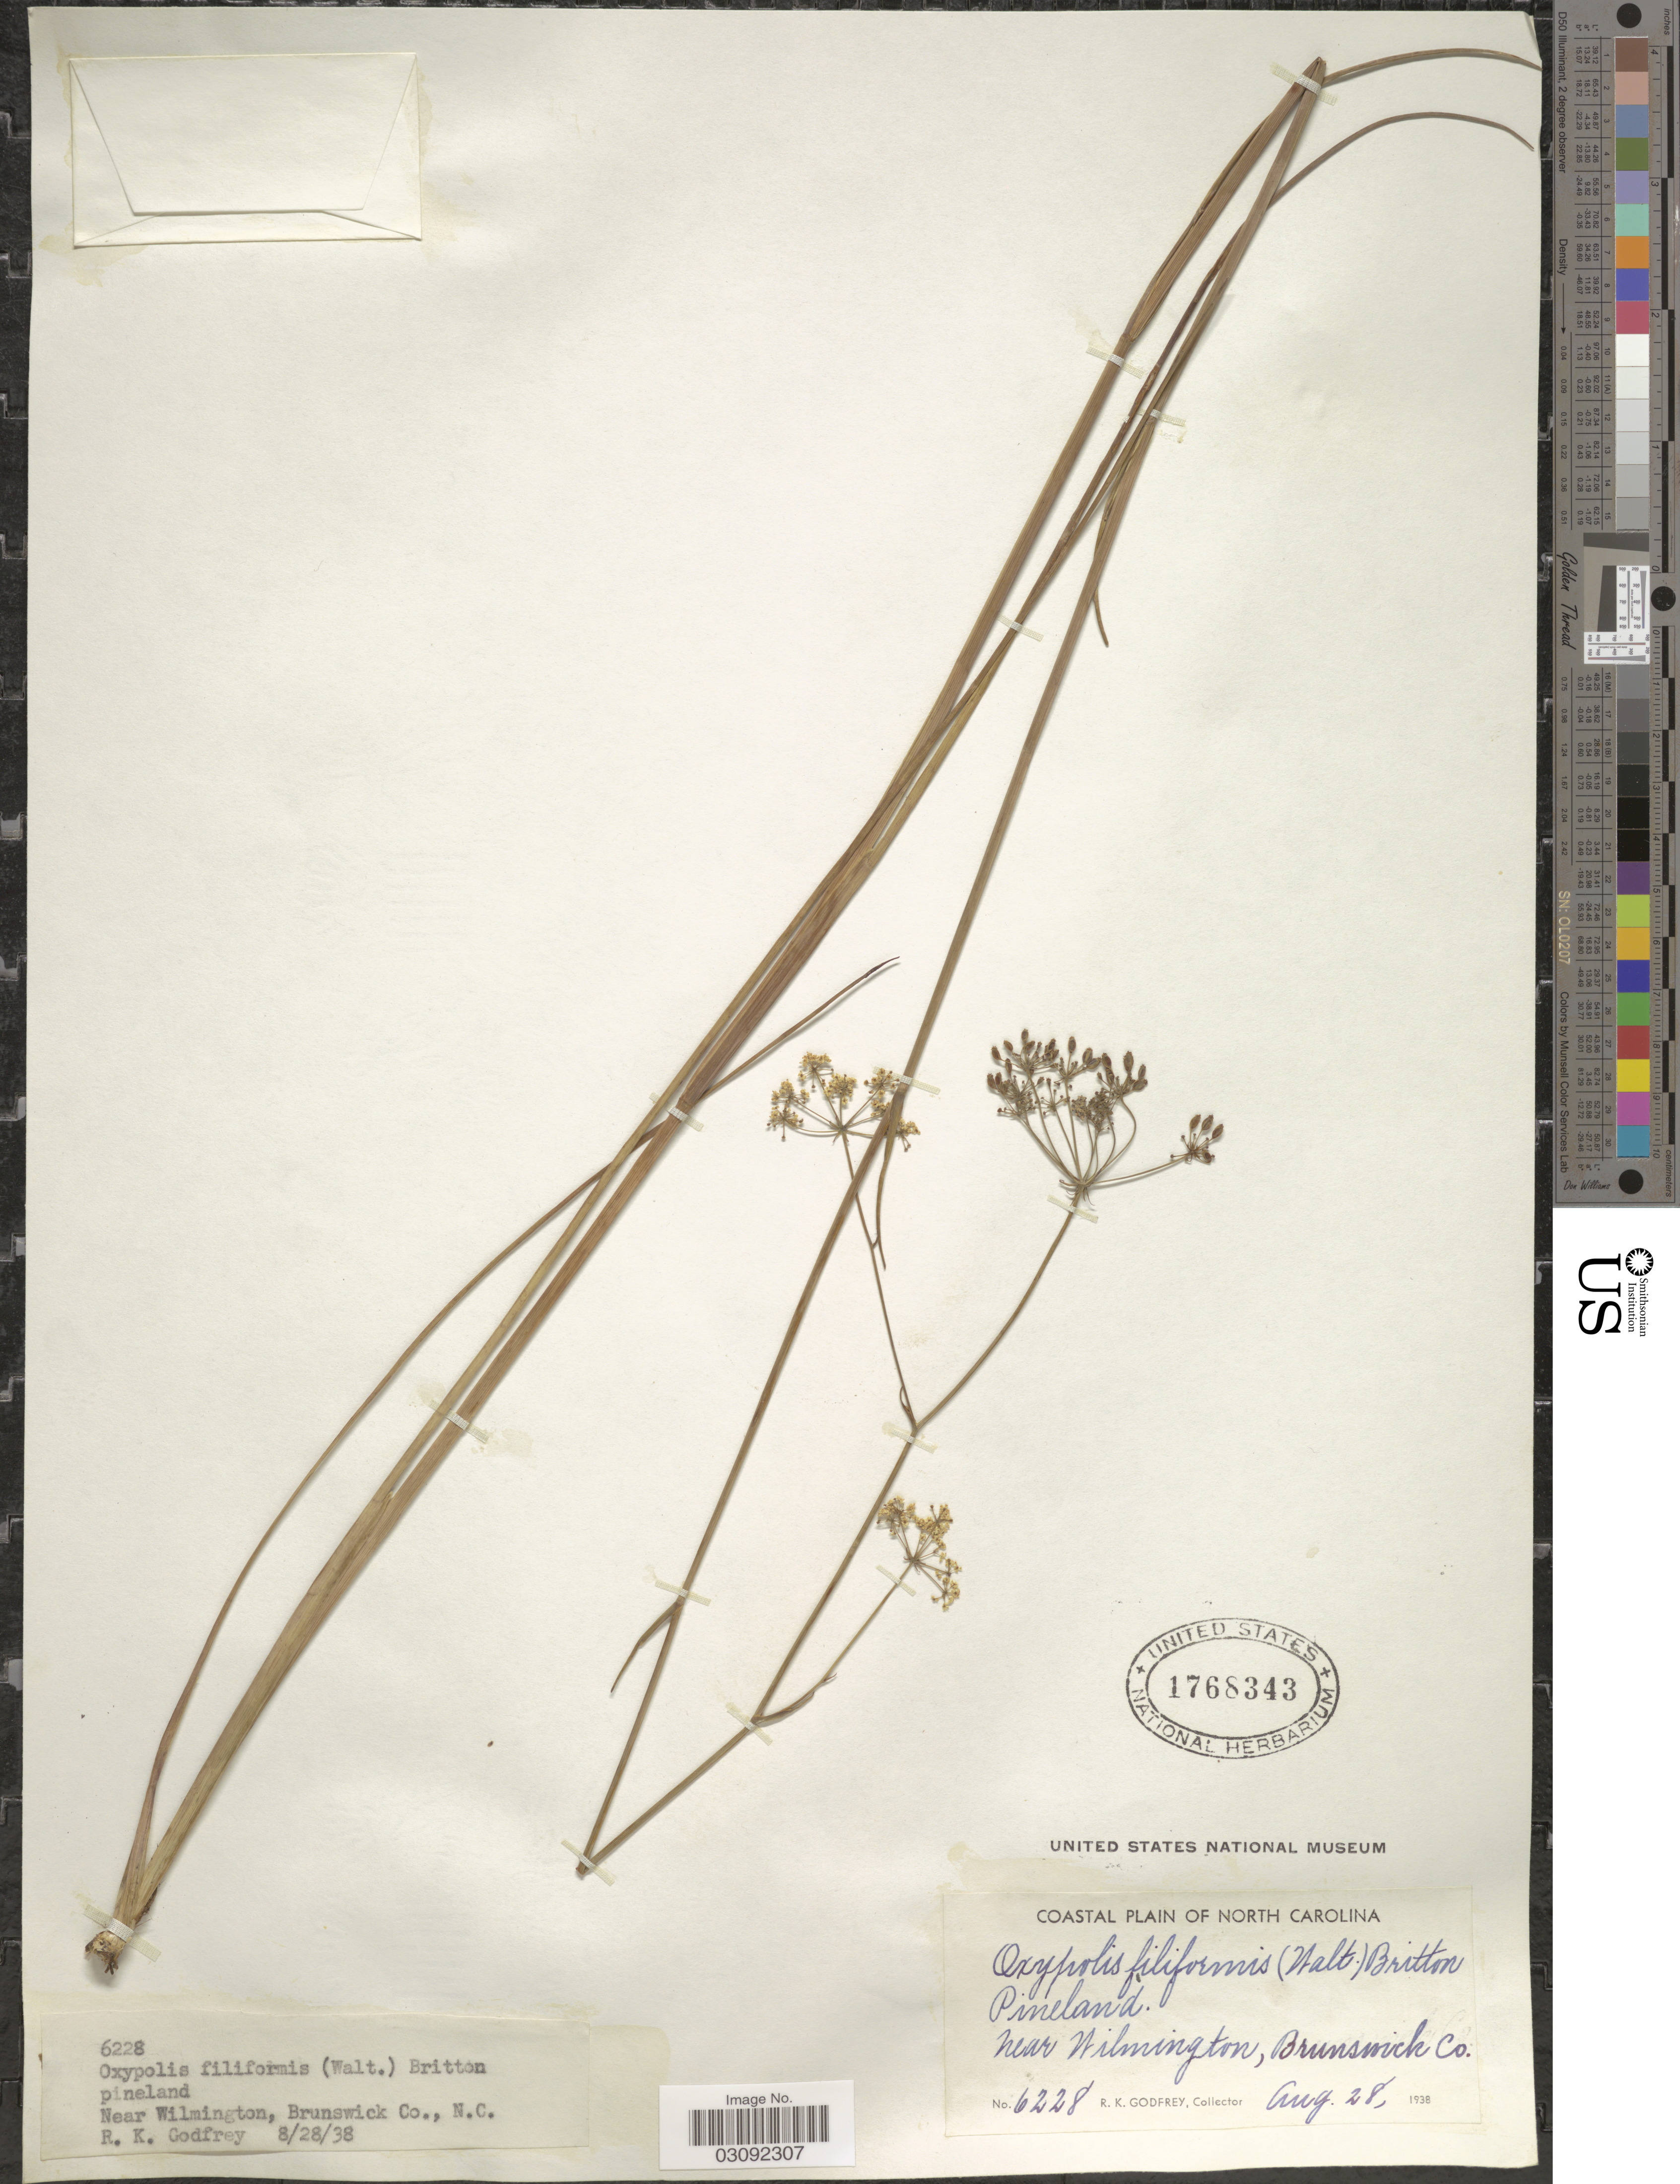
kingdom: Plantae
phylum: Tracheophyta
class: Magnoliopsida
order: Apiales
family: Apiaceae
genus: Oxypolis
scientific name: Oxypolis filiformis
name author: (Walter) Britton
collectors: R. K. Godfrey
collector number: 6228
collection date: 1938-08-28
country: United States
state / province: North Carolina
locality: Coastal Plain. Near Wilmington, Brunswick Co.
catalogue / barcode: US 1768343